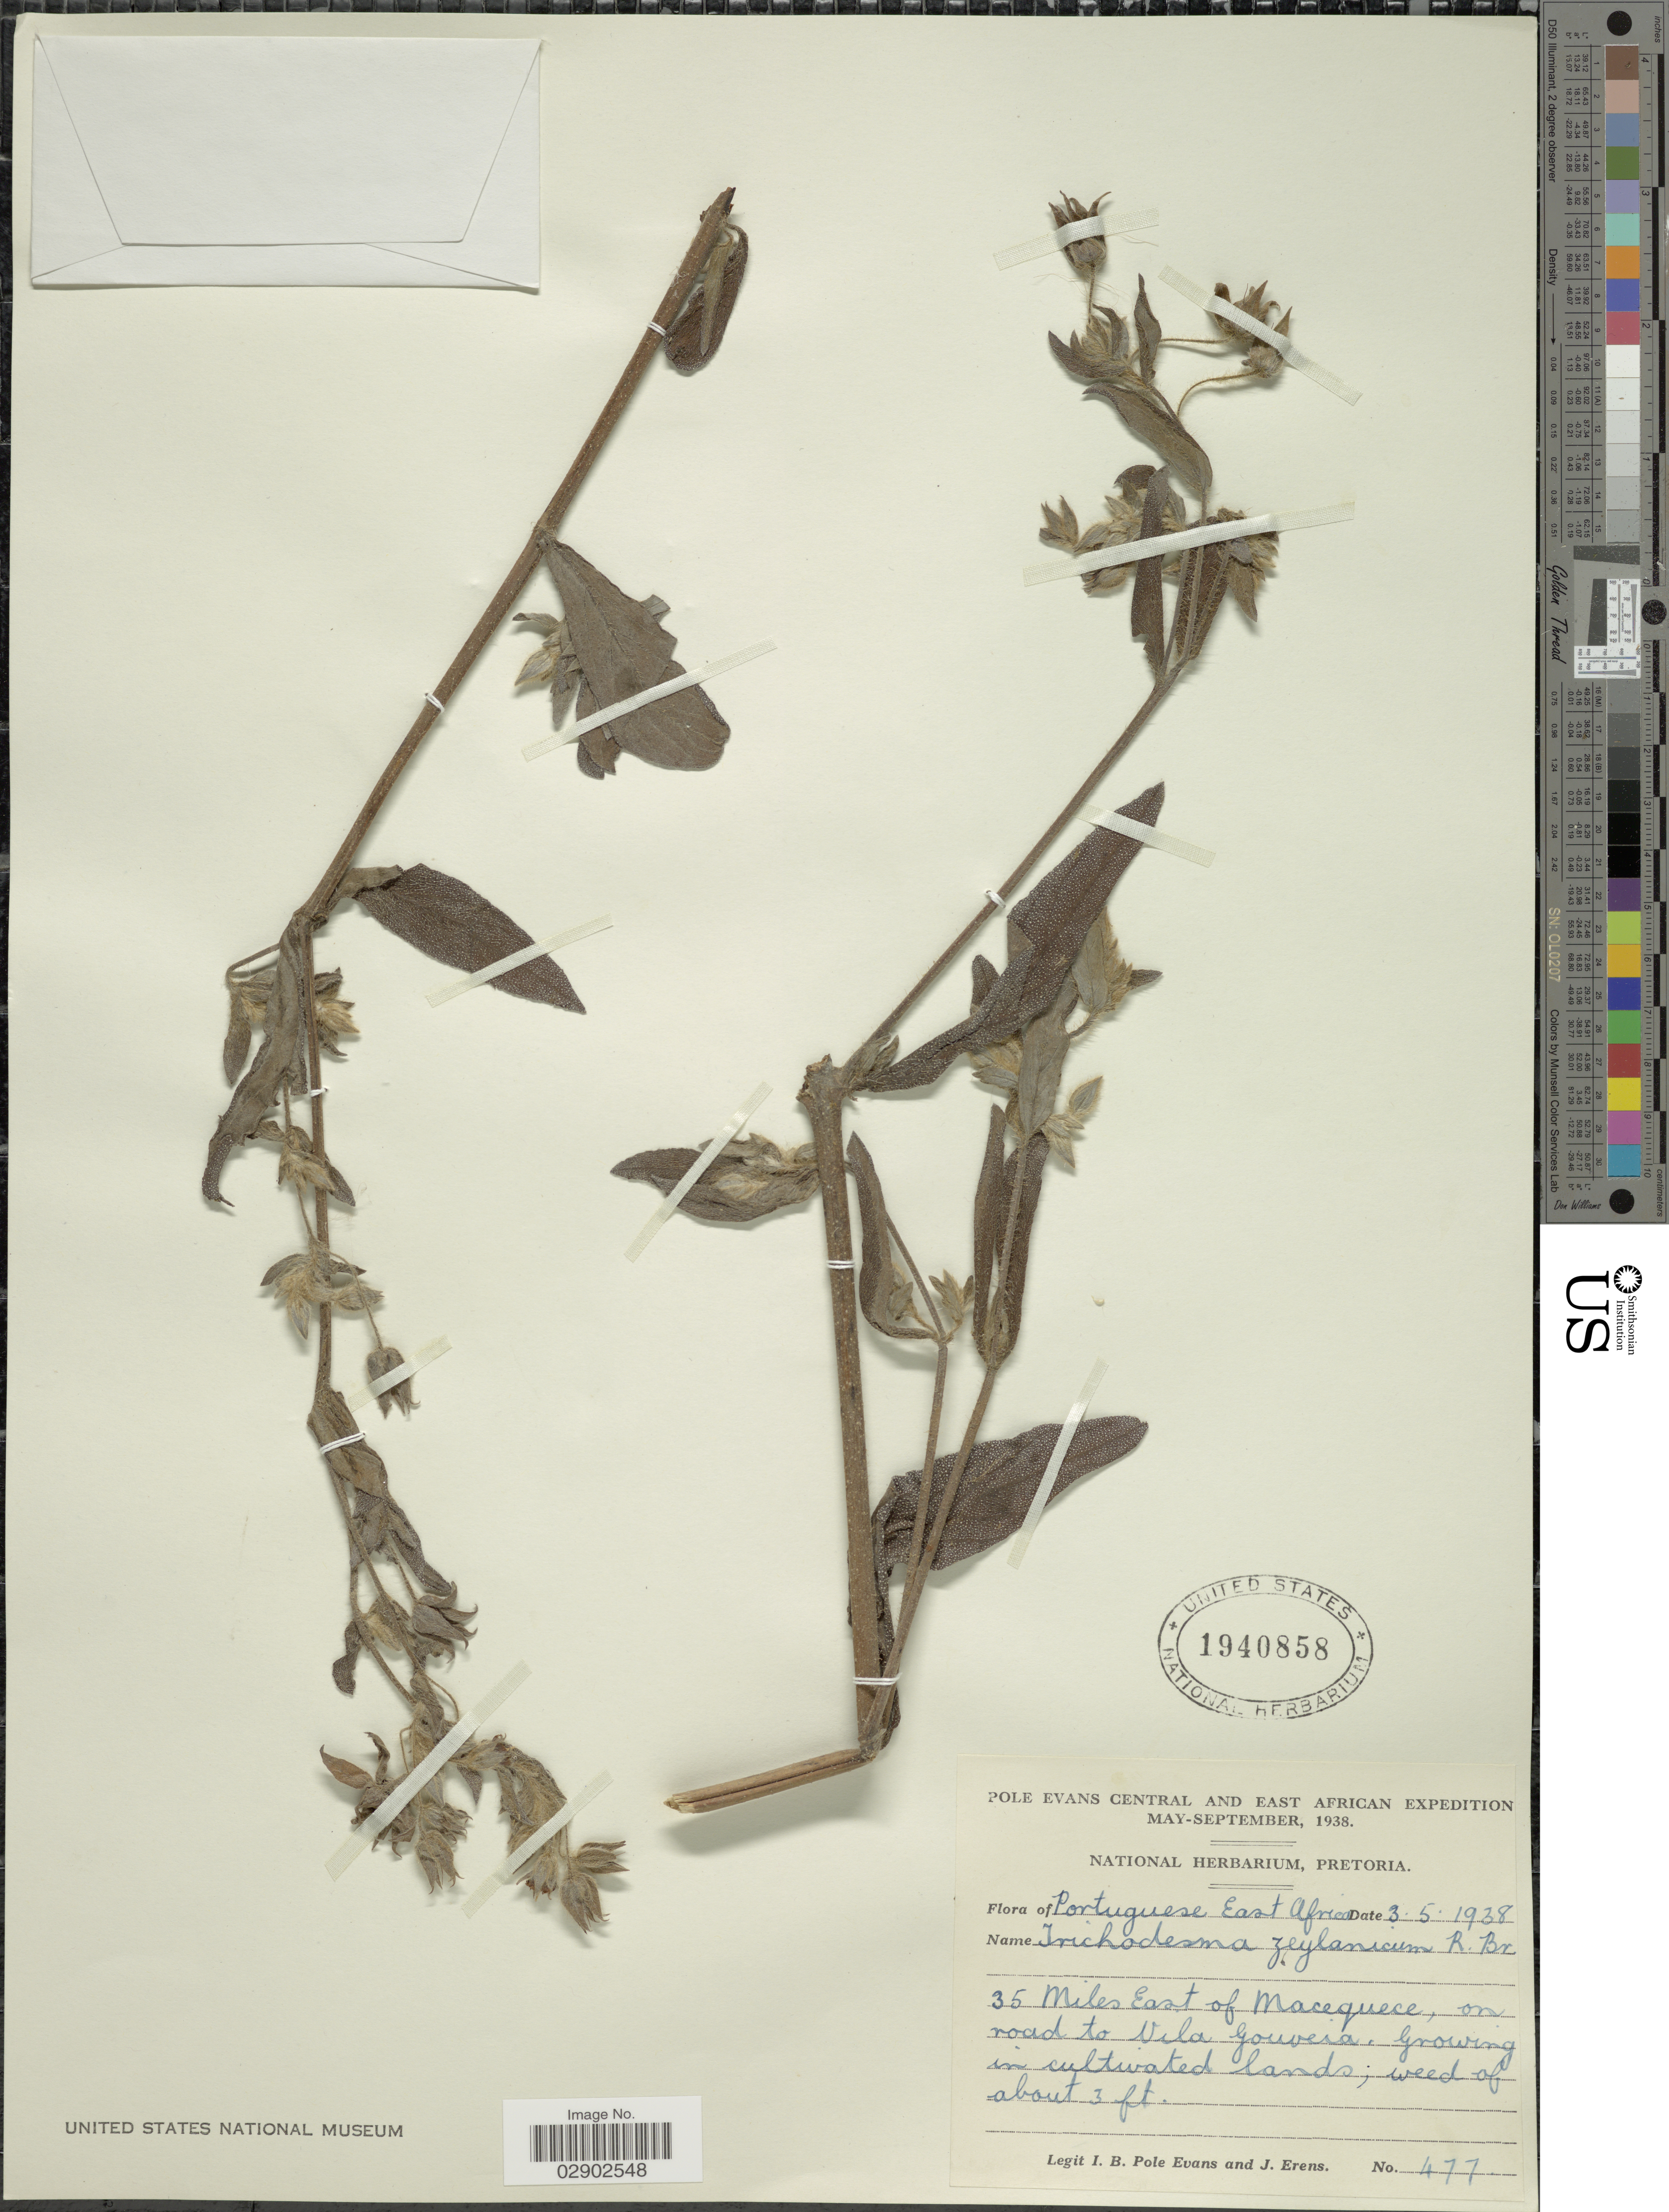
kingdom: Plantae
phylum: Tracheophyta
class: Magnoliopsida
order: Boraginales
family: Boraginaceae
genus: Trichodesma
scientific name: Trichodesma zeylanicum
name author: (Burm. f.) R. Br.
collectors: I. B. Pole-Evans & J. Erens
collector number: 477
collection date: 1938-05-03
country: Mozambique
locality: Central and East African, Portuguese East Africa, 35 Miles East of Macequece, on road to Vila Gouveia.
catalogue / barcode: US 1940858